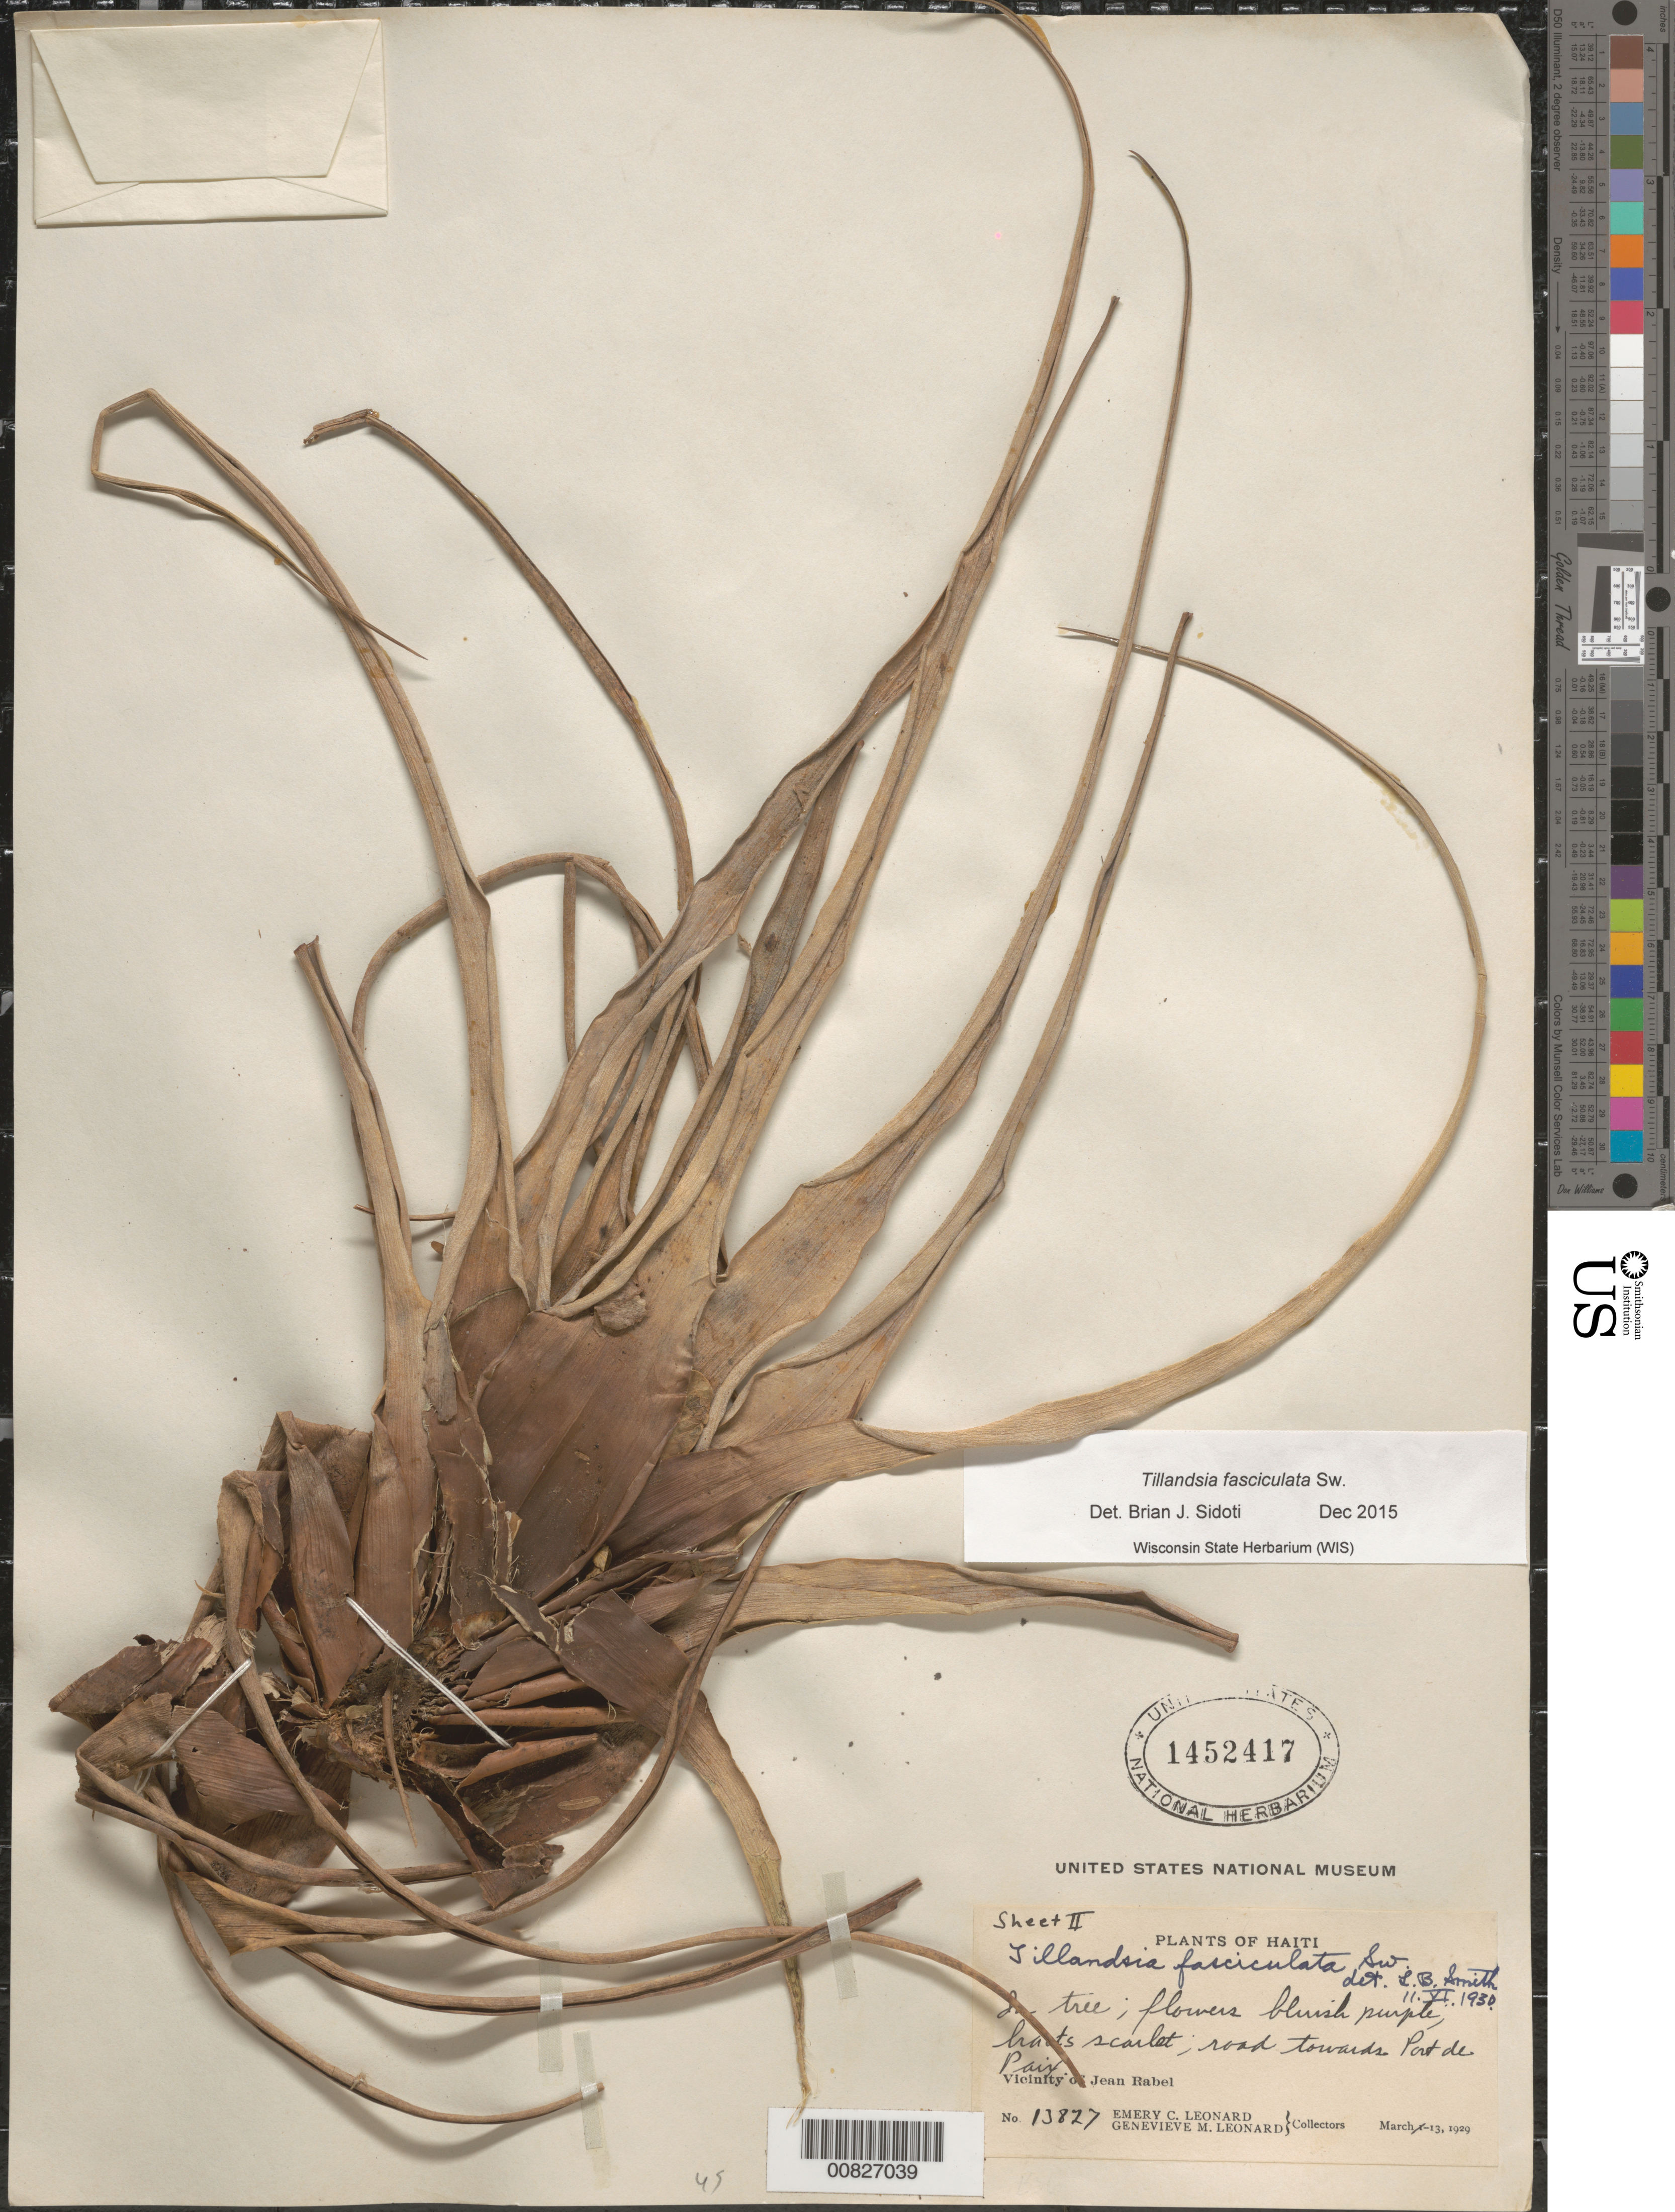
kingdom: Plantae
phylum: Tracheophyta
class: Liliopsida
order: Poales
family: Bromeliaceae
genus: Tillandsia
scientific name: Tillandsia fasciculata var. densispica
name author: Mez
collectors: E. C. Leonard & G. M. Leonard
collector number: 13827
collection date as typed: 13 Mar 1929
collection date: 1929-03-13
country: Haiti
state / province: Nord-Ouest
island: Hispaniola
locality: Vicinity of Jean Rabel. Road towards Port de Paix.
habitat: In tree.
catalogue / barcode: US 1452417